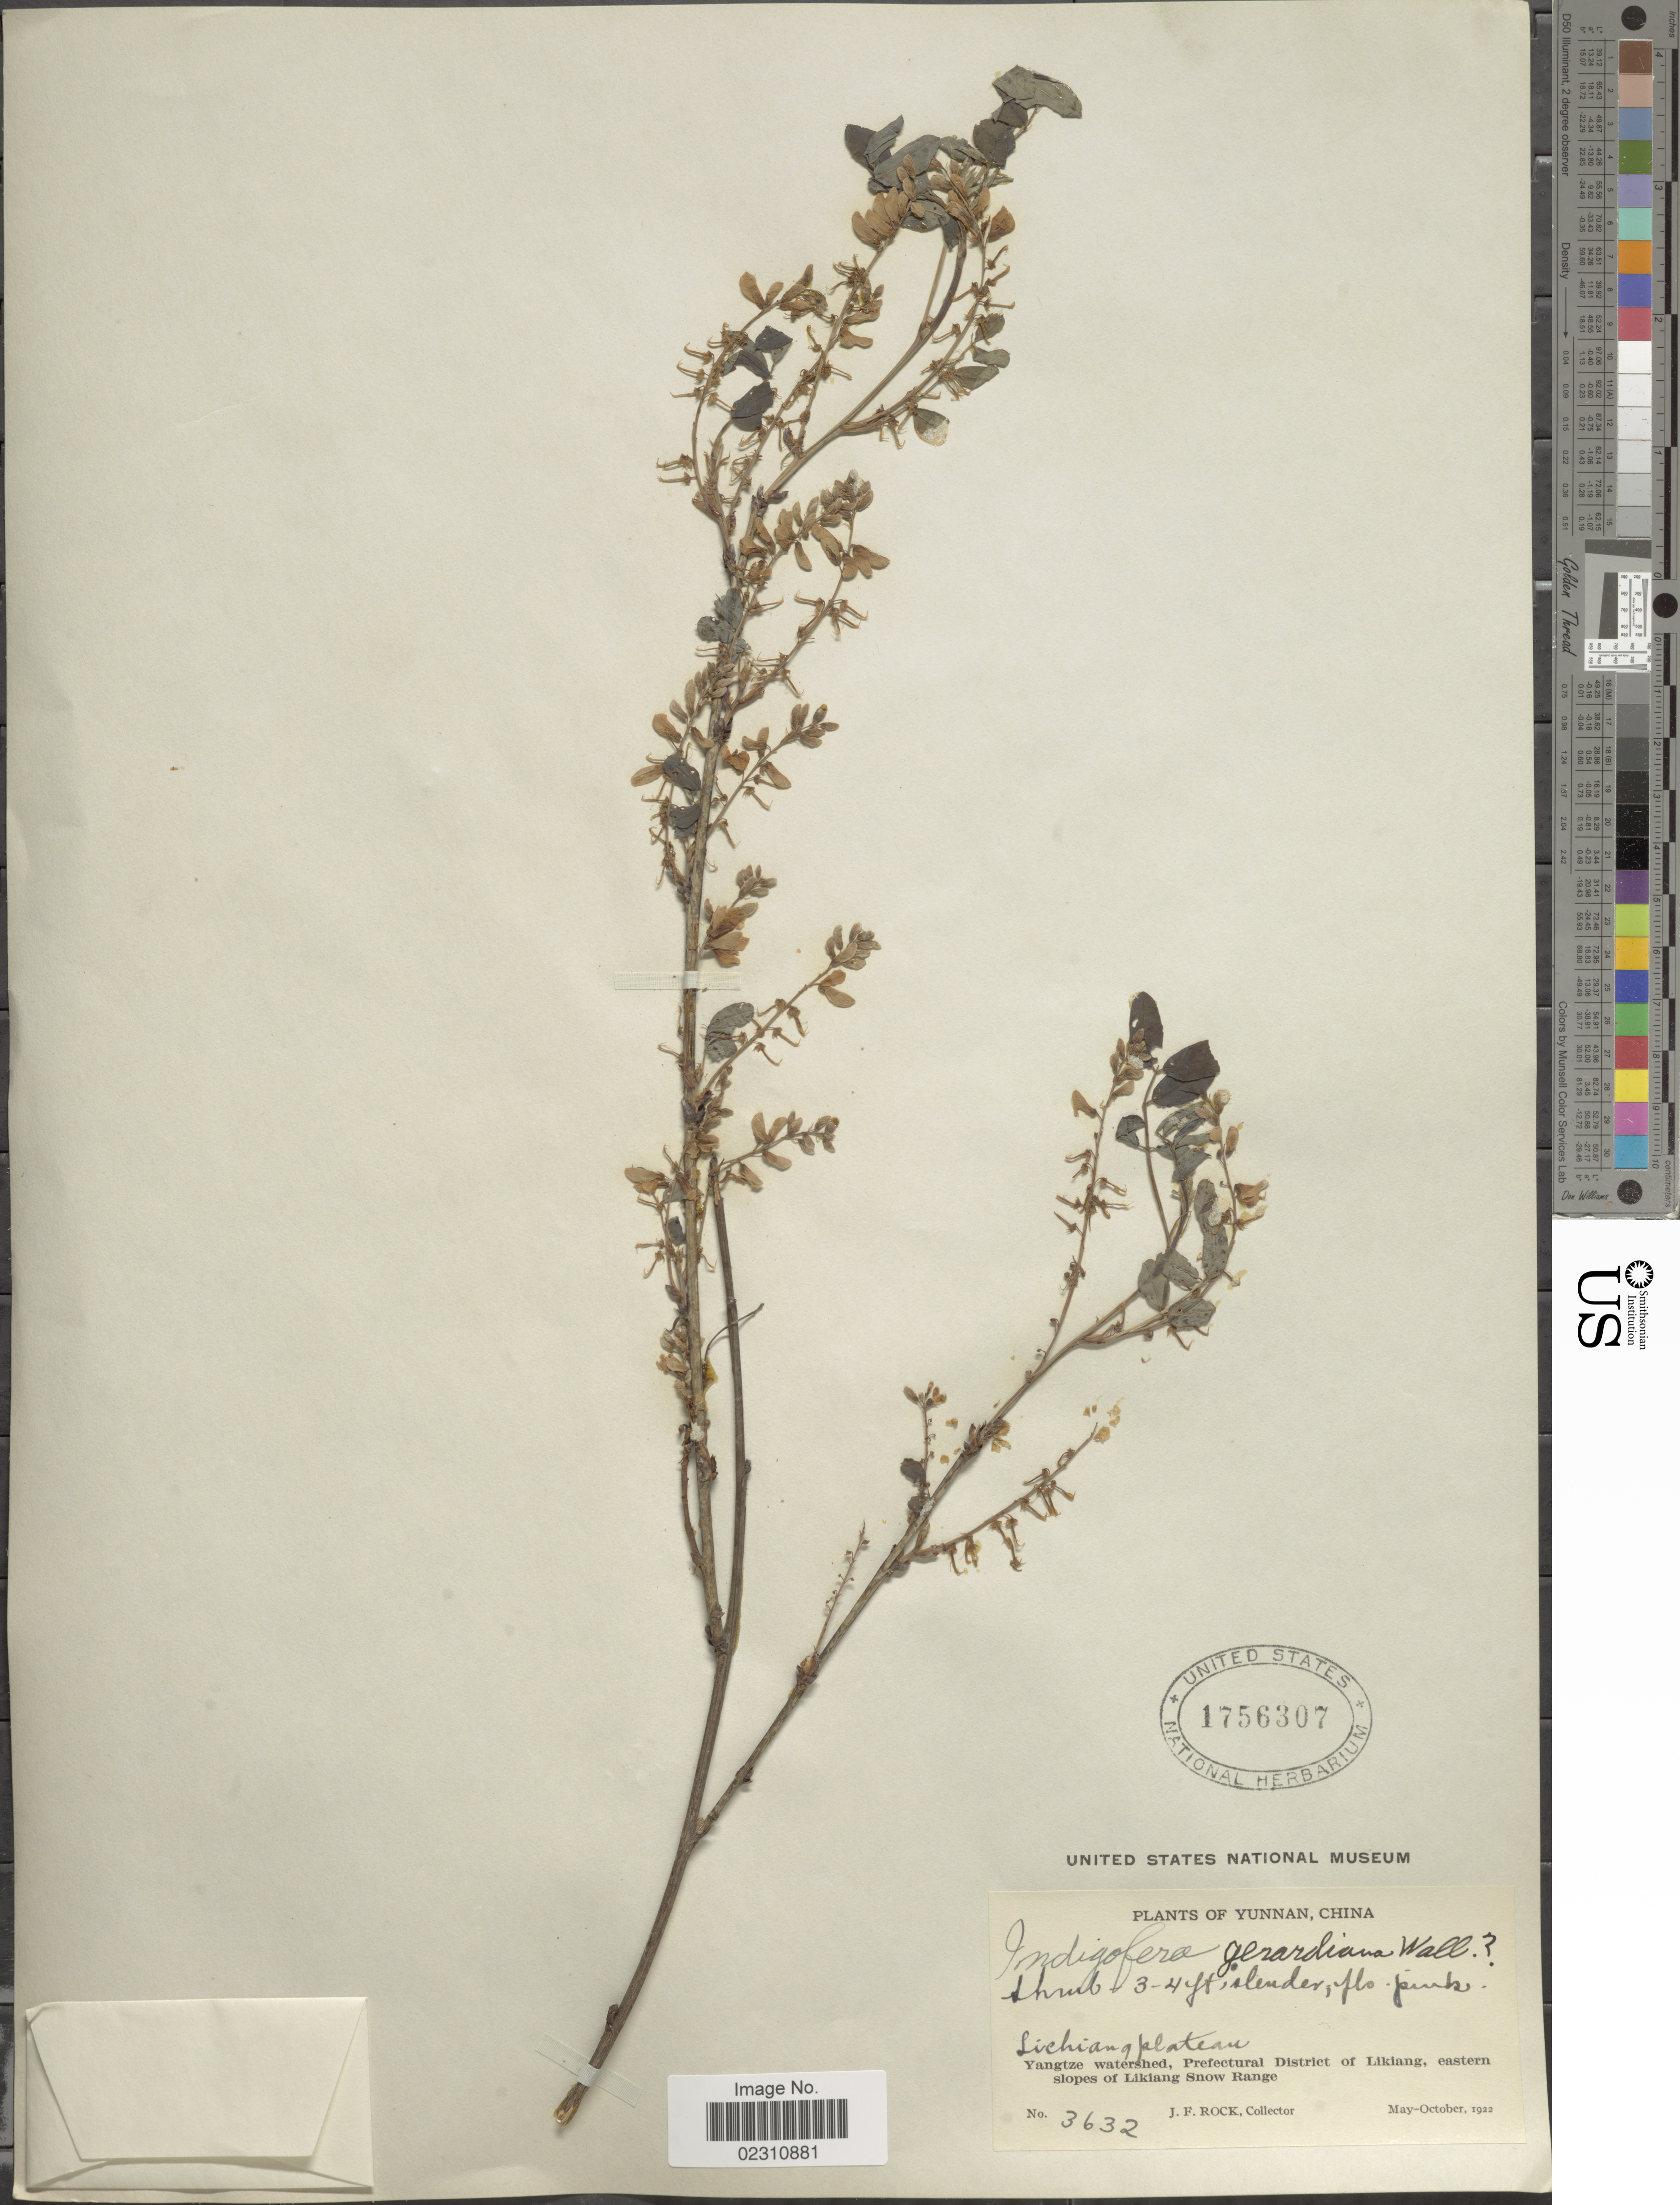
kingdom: Plantae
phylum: Tracheophyta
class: Magnoliopsida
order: Fabales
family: Fabaceae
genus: Indigofera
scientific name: Indigofera gerardiana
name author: Wall.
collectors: J. Rock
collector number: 3632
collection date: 1922-05/1922-10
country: China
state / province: Yunnan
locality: Yunnan, China, Lichiang plateau, Yangtze watershed, Prefectural District of Likiang, eastern slopes of Likiang Snow Range.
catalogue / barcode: US 1756307